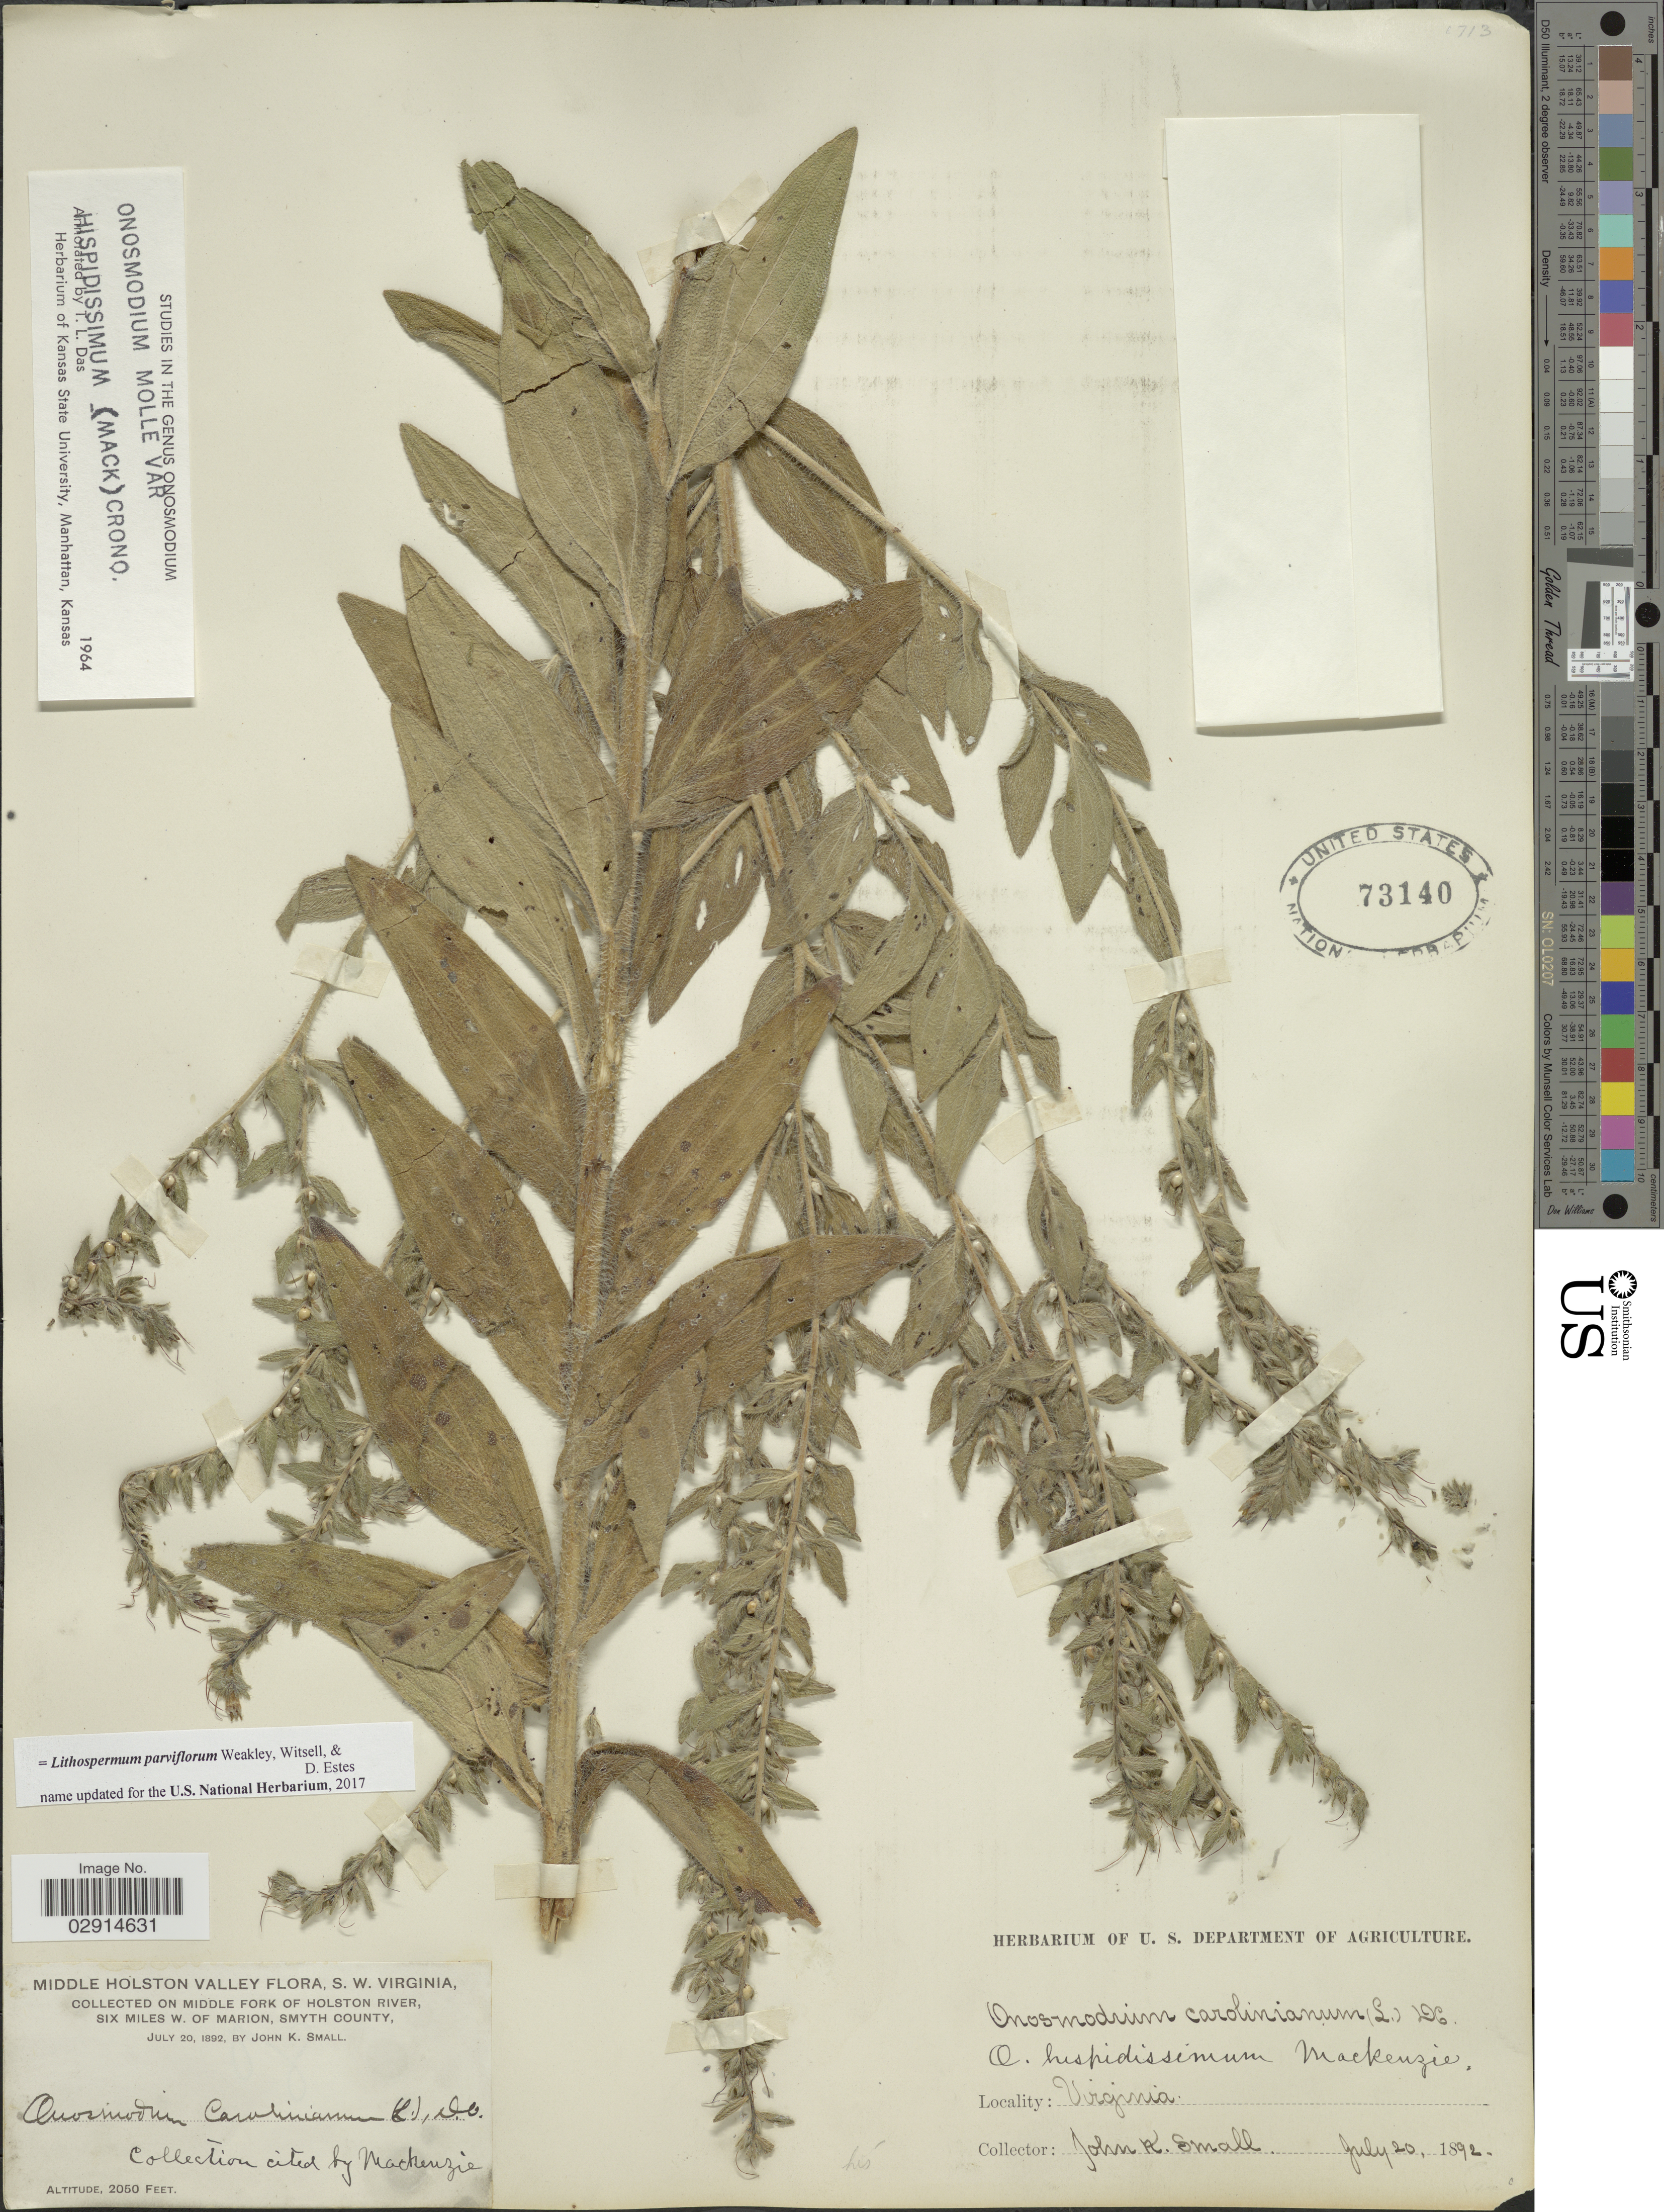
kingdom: Plantae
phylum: Tracheophyta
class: Magnoliopsida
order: Boraginales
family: Boraginaceae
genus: Lithospermum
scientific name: Lithospermum parviflorum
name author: Weakley et al.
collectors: J. K. Small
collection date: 1892-07-20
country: United States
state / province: Virginia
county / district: Smyth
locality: Middle Holston Valey. S. W. Virginia. On Middle Fork of Holston River, six miles W. of Marion, Smuth County.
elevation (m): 625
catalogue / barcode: US 73140